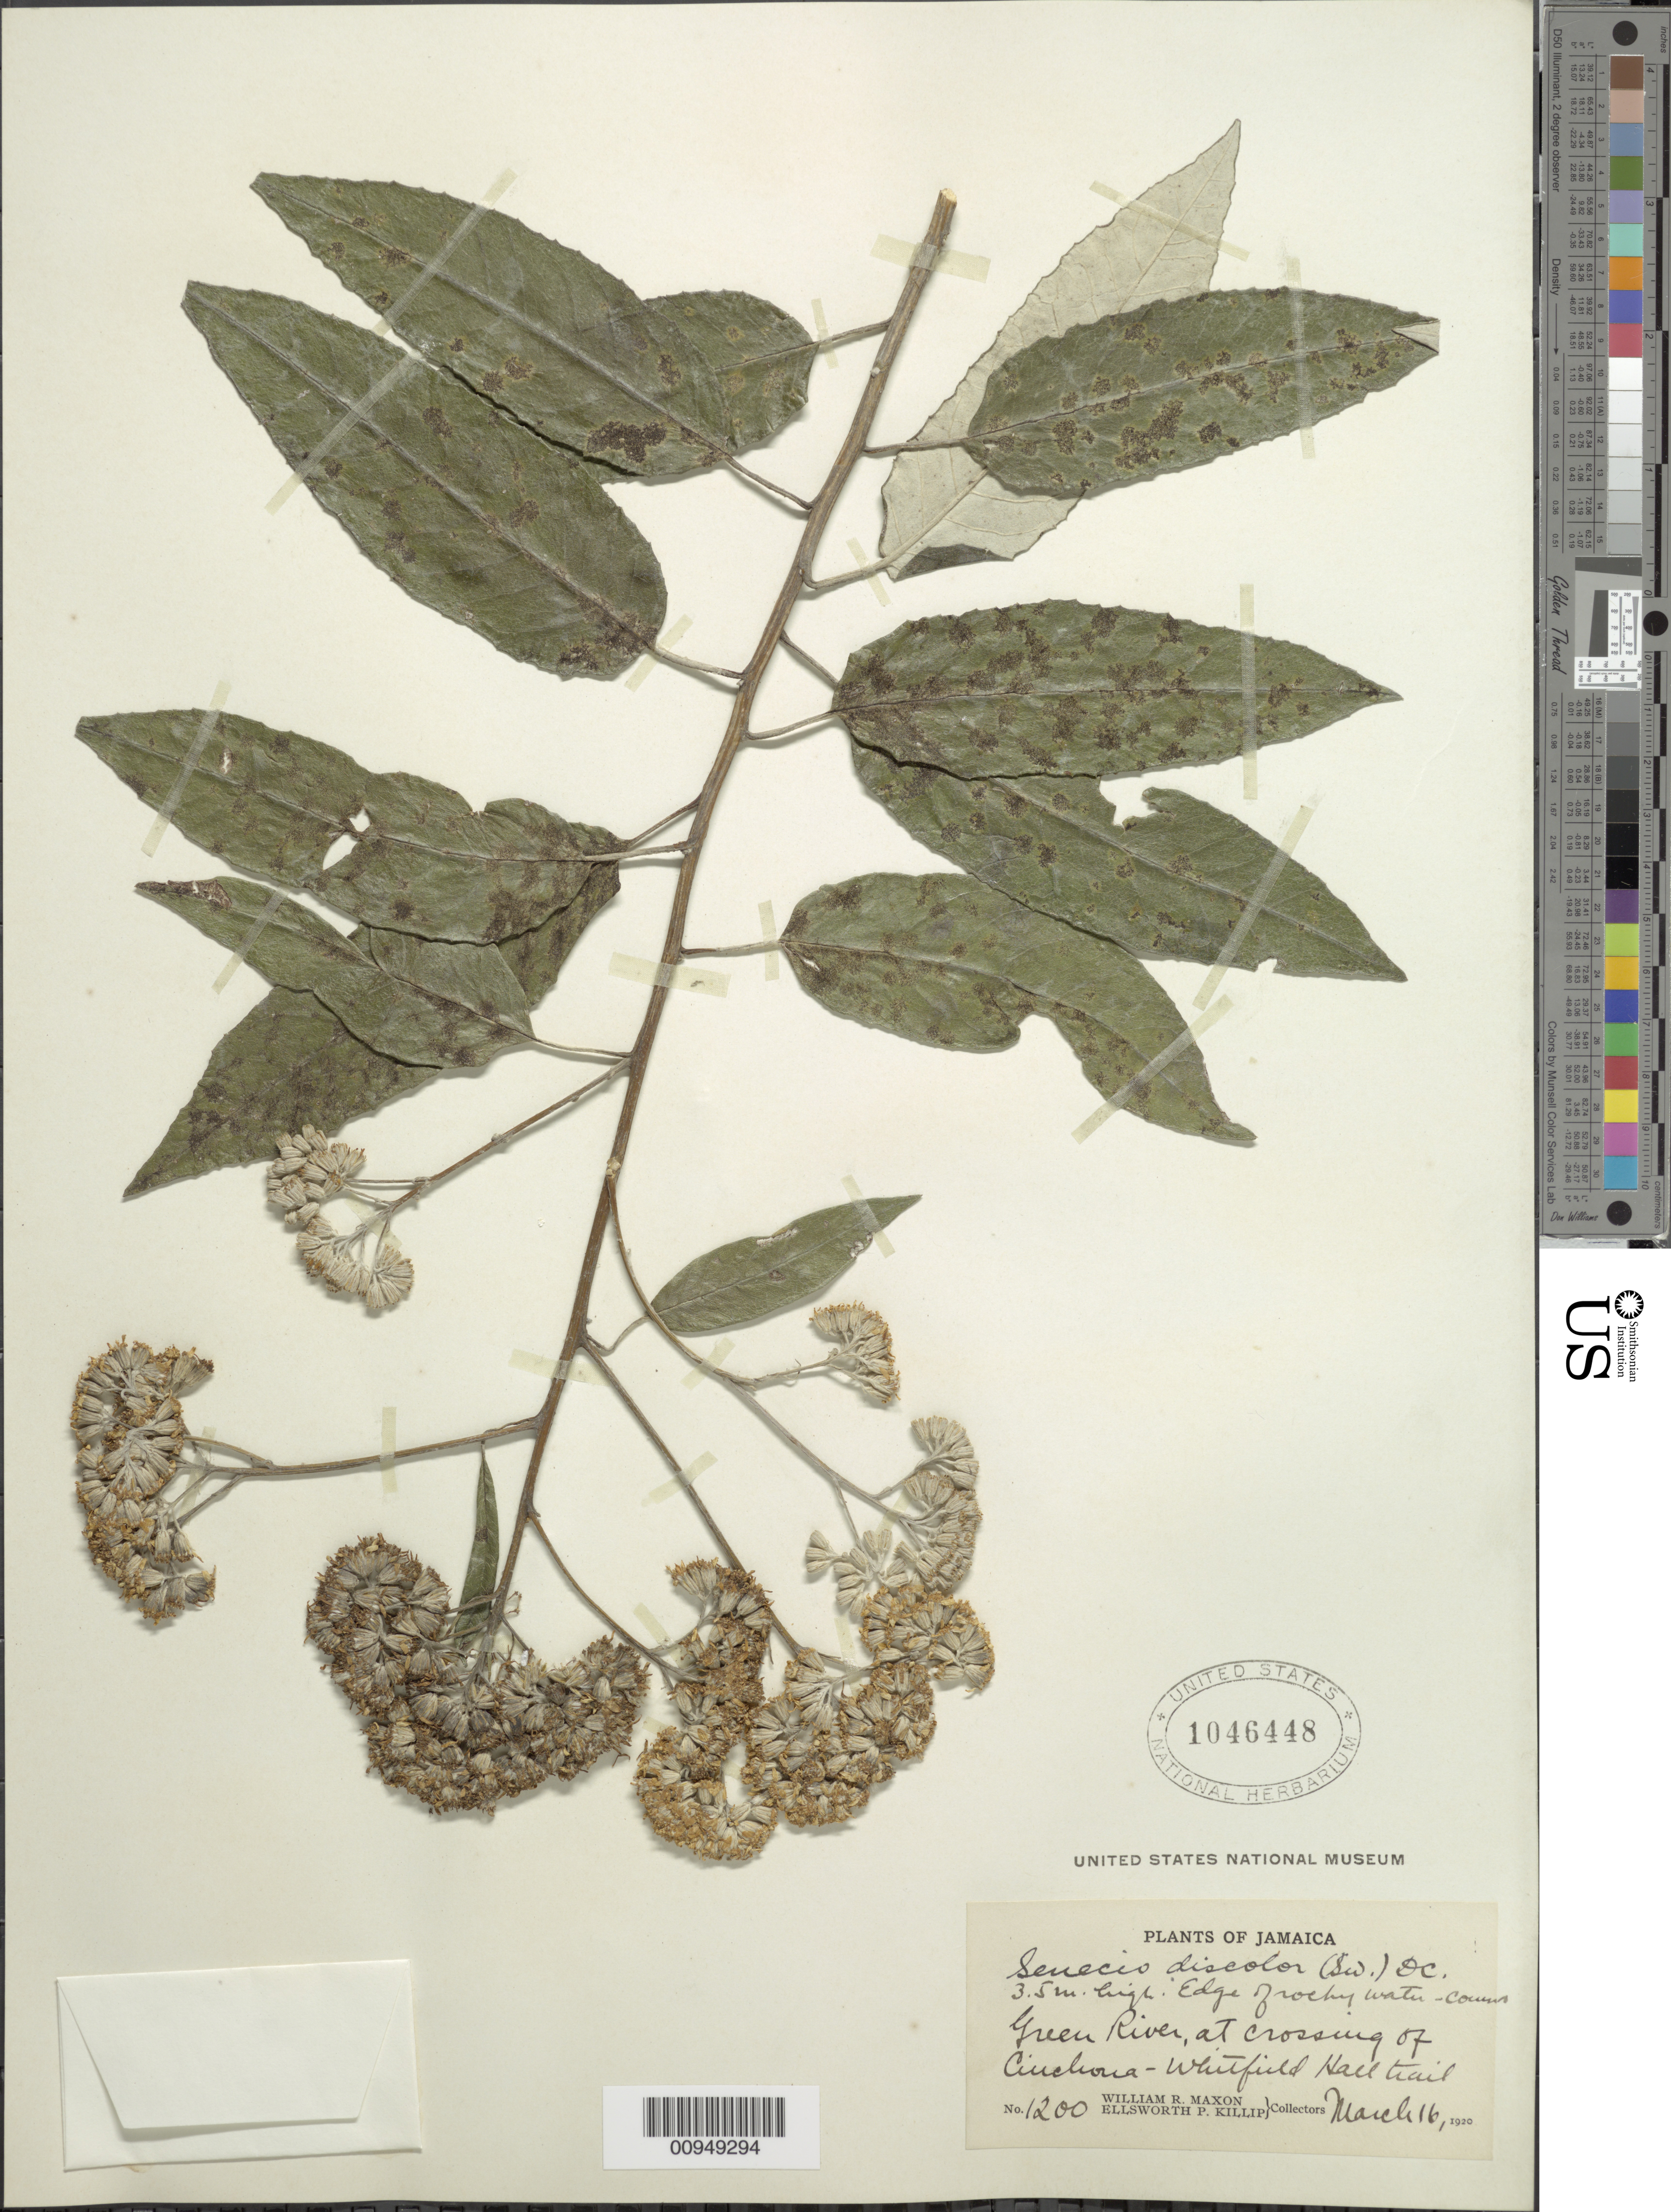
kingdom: Plantae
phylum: Tracheophyta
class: Magnoliopsida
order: Asterales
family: Asteraceae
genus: Senecio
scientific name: Senecio discolor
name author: (Sw.) DC.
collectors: W. R. Maxon & E. P. Killip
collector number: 1200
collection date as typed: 16 Mar 1920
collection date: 1920-03-16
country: Jamaica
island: Jamaica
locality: Green River, at crossing of Cinchona-Whitefield Hall trail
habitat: Edge of rocky water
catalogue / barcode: US 1046448